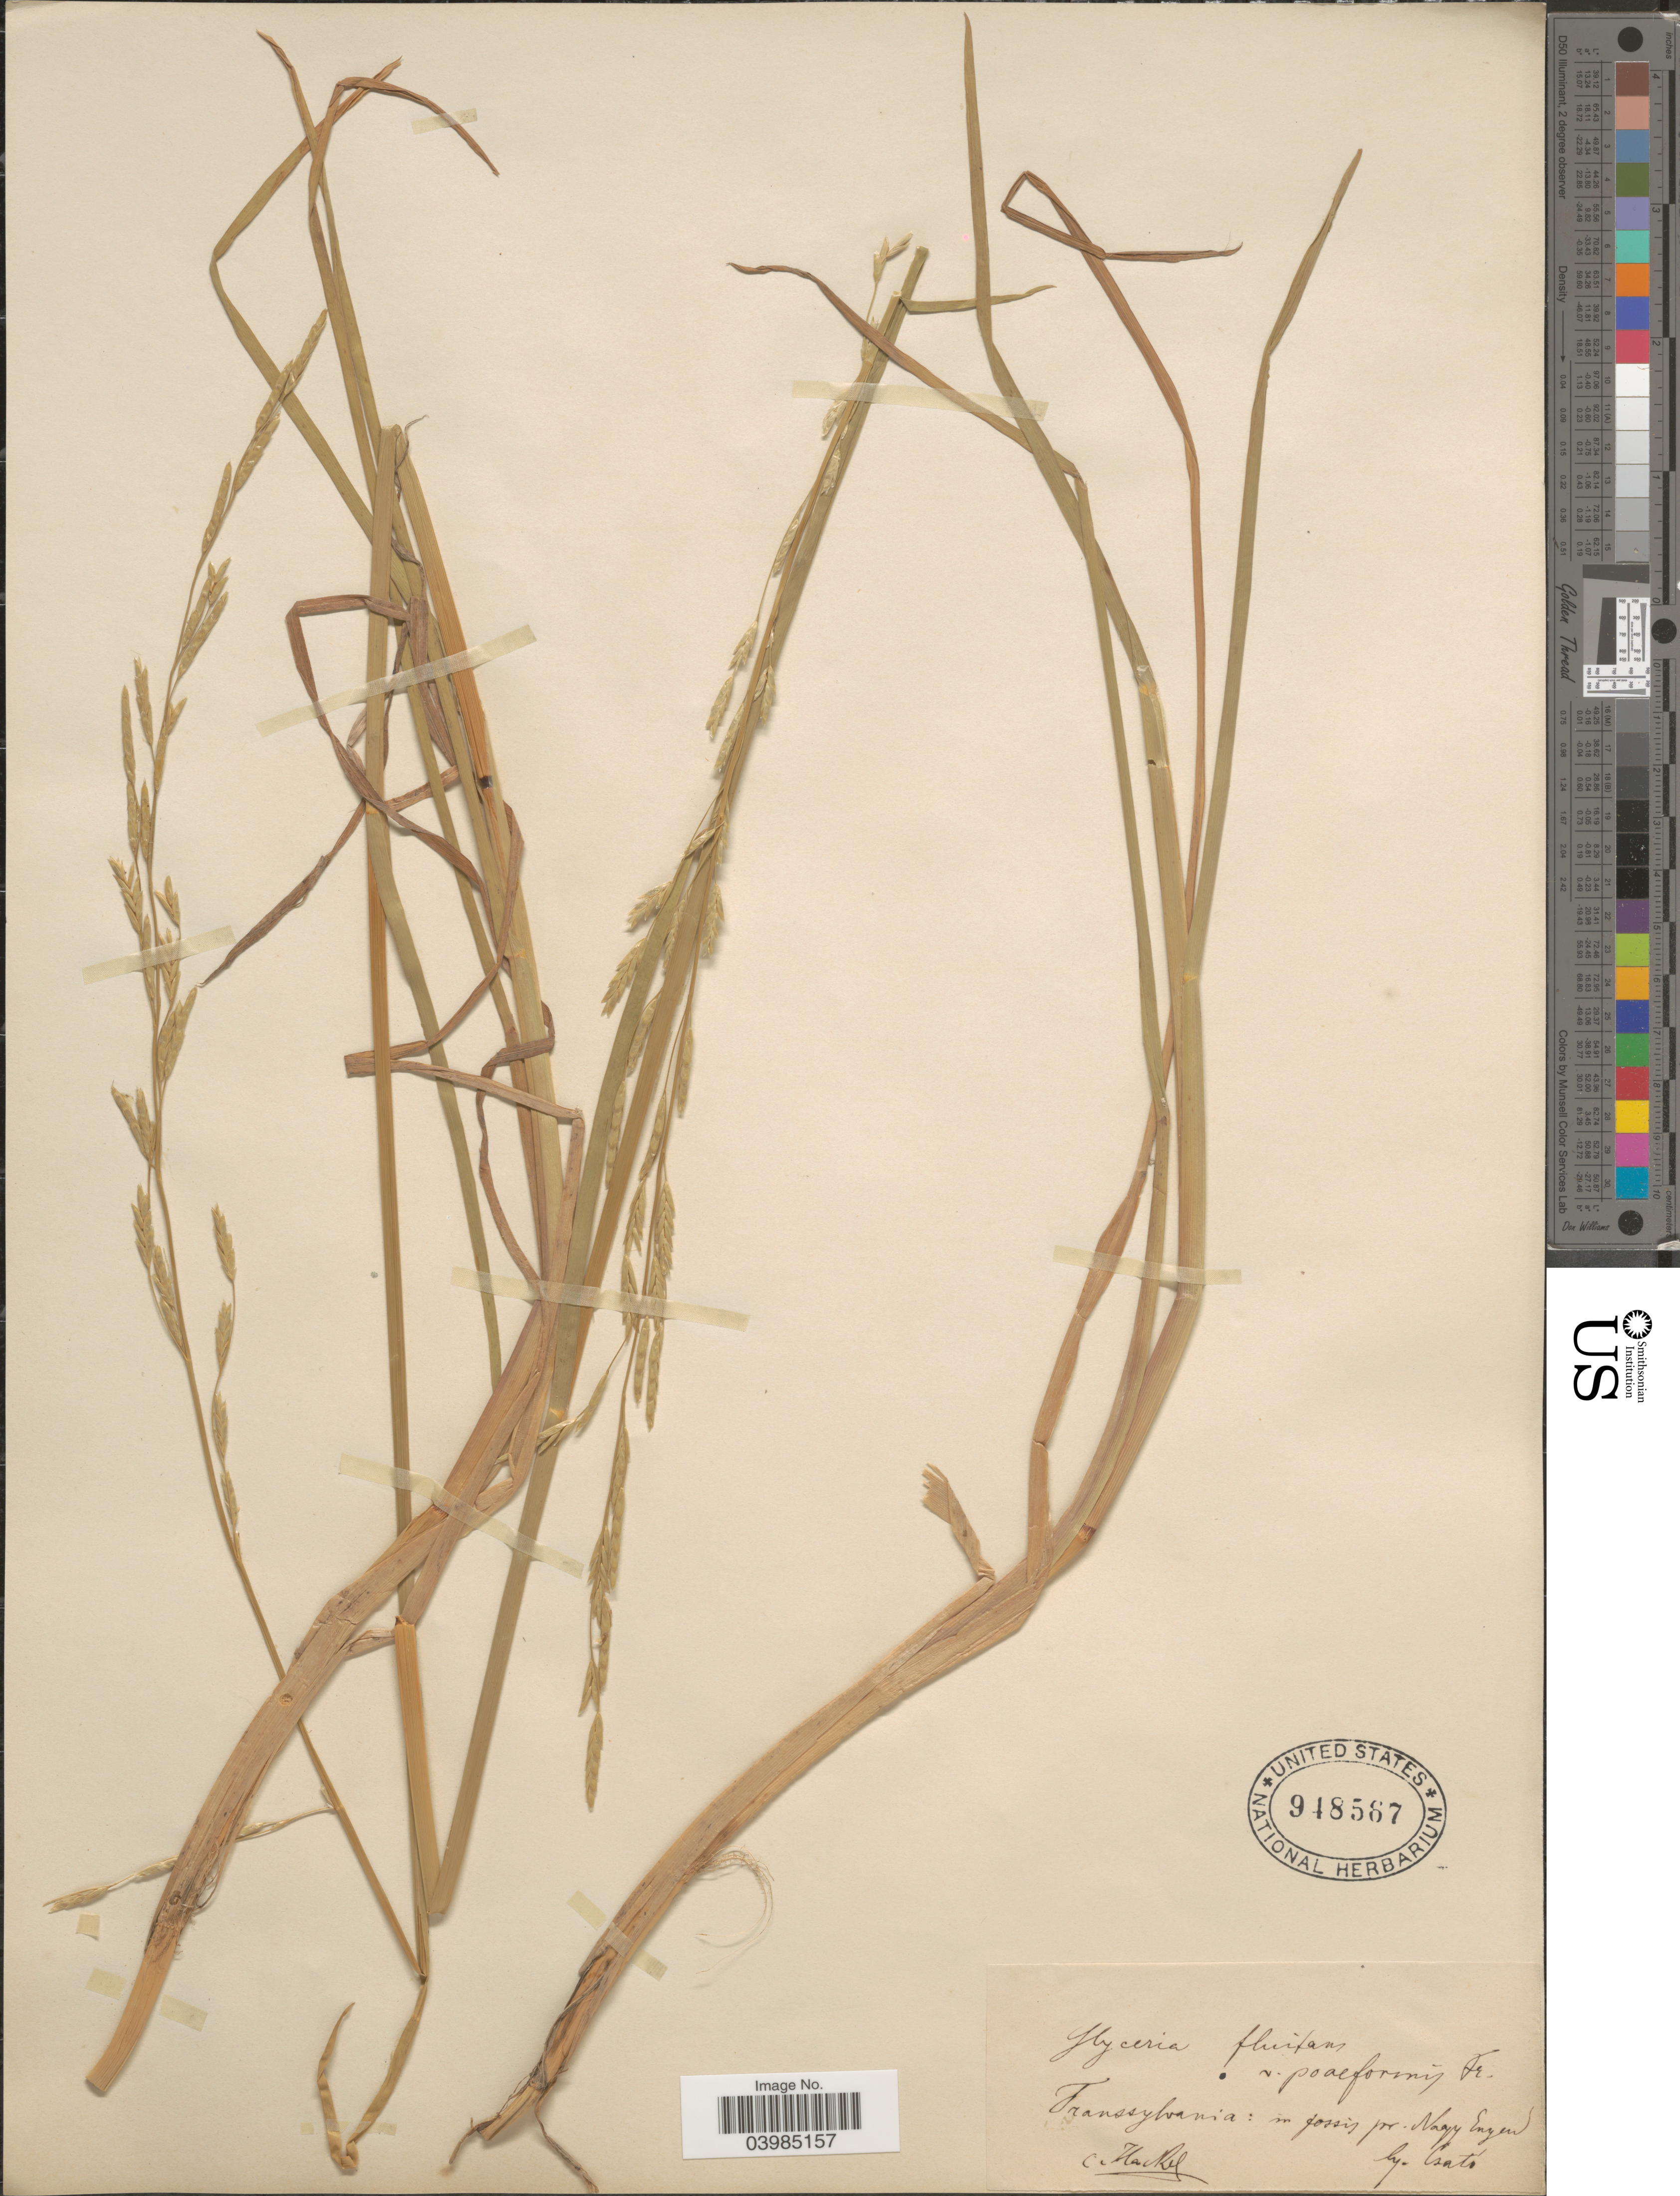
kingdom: Plantae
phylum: Tracheophyta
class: Liliopsida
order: Poales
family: Poaceae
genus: Glyceria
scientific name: Glyceria fluitans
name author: (L.) R. Br.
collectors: C. Hackel & Csató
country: Romania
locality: Transsylvania: im fossis pr Nagy Enged.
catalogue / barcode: US 948567